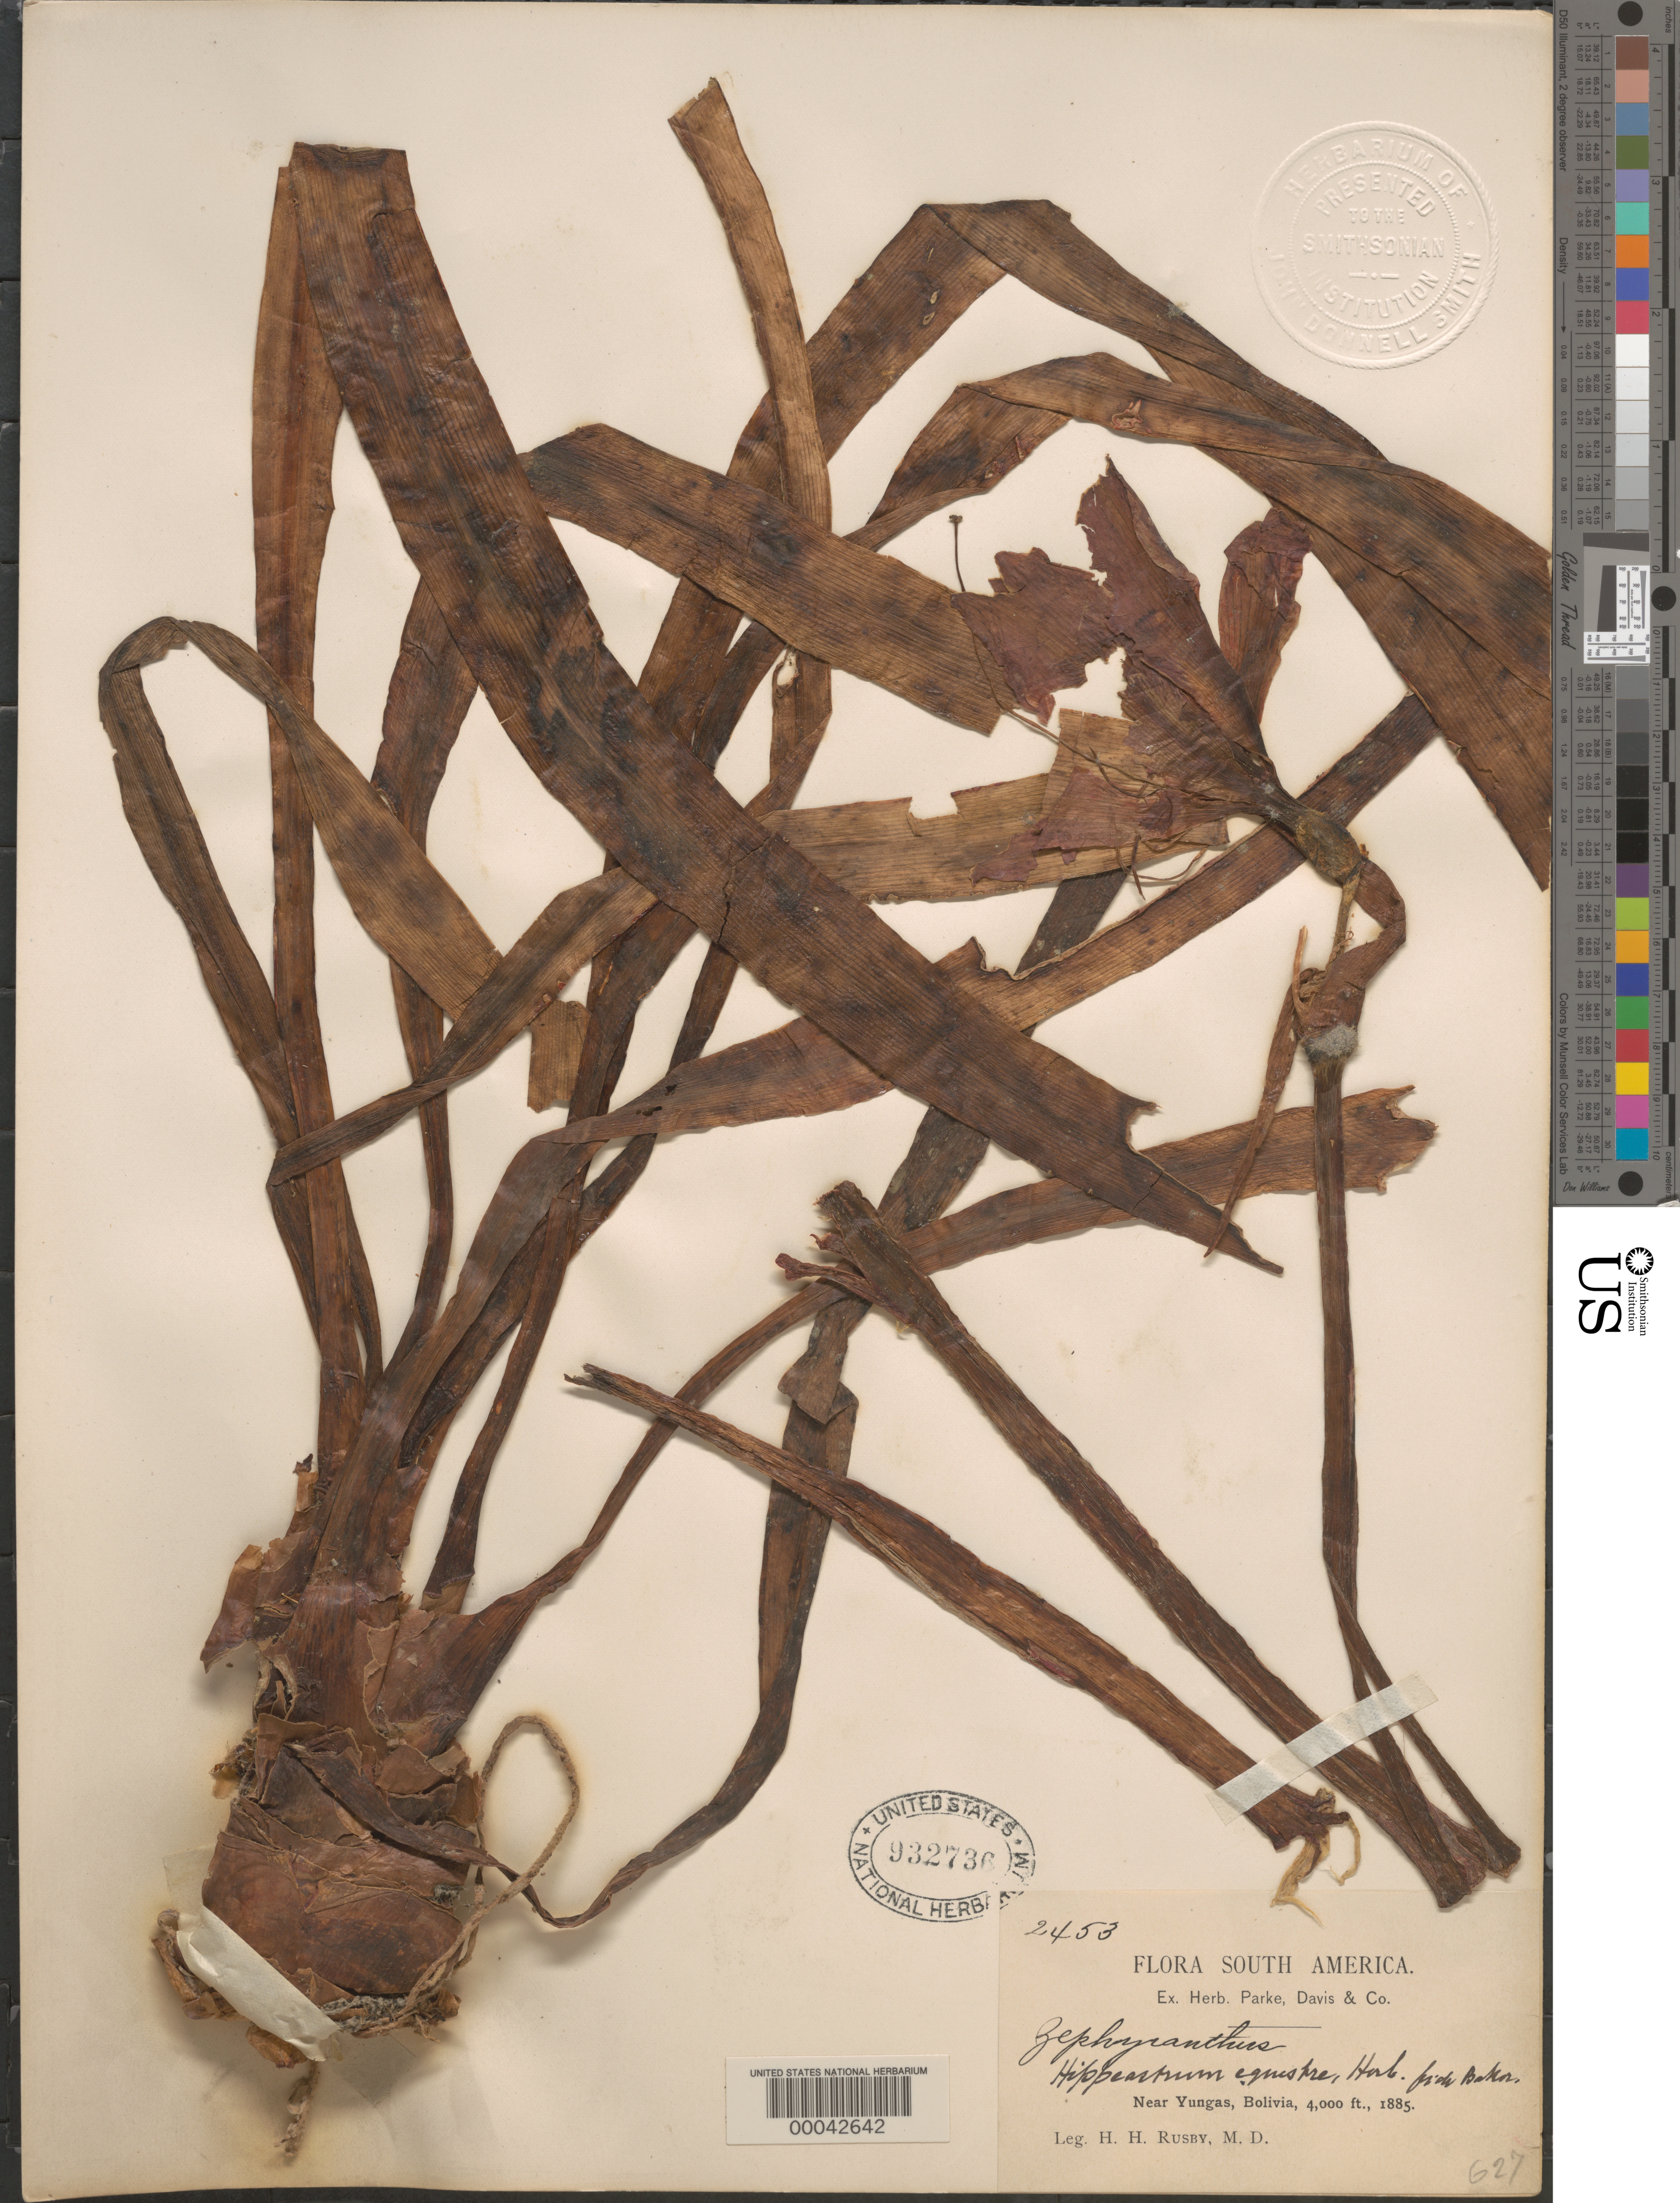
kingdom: Plantae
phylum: Tracheophyta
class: Liliopsida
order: Asparagales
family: Amaryllidaceae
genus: Hippeastrum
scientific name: Hippeastrum equestre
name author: (Aiton) Herb.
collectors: H. H. Rusby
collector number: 2453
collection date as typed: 1885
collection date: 1885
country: Bolivia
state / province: La Paz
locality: Yungas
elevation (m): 1219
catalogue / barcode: US 932736